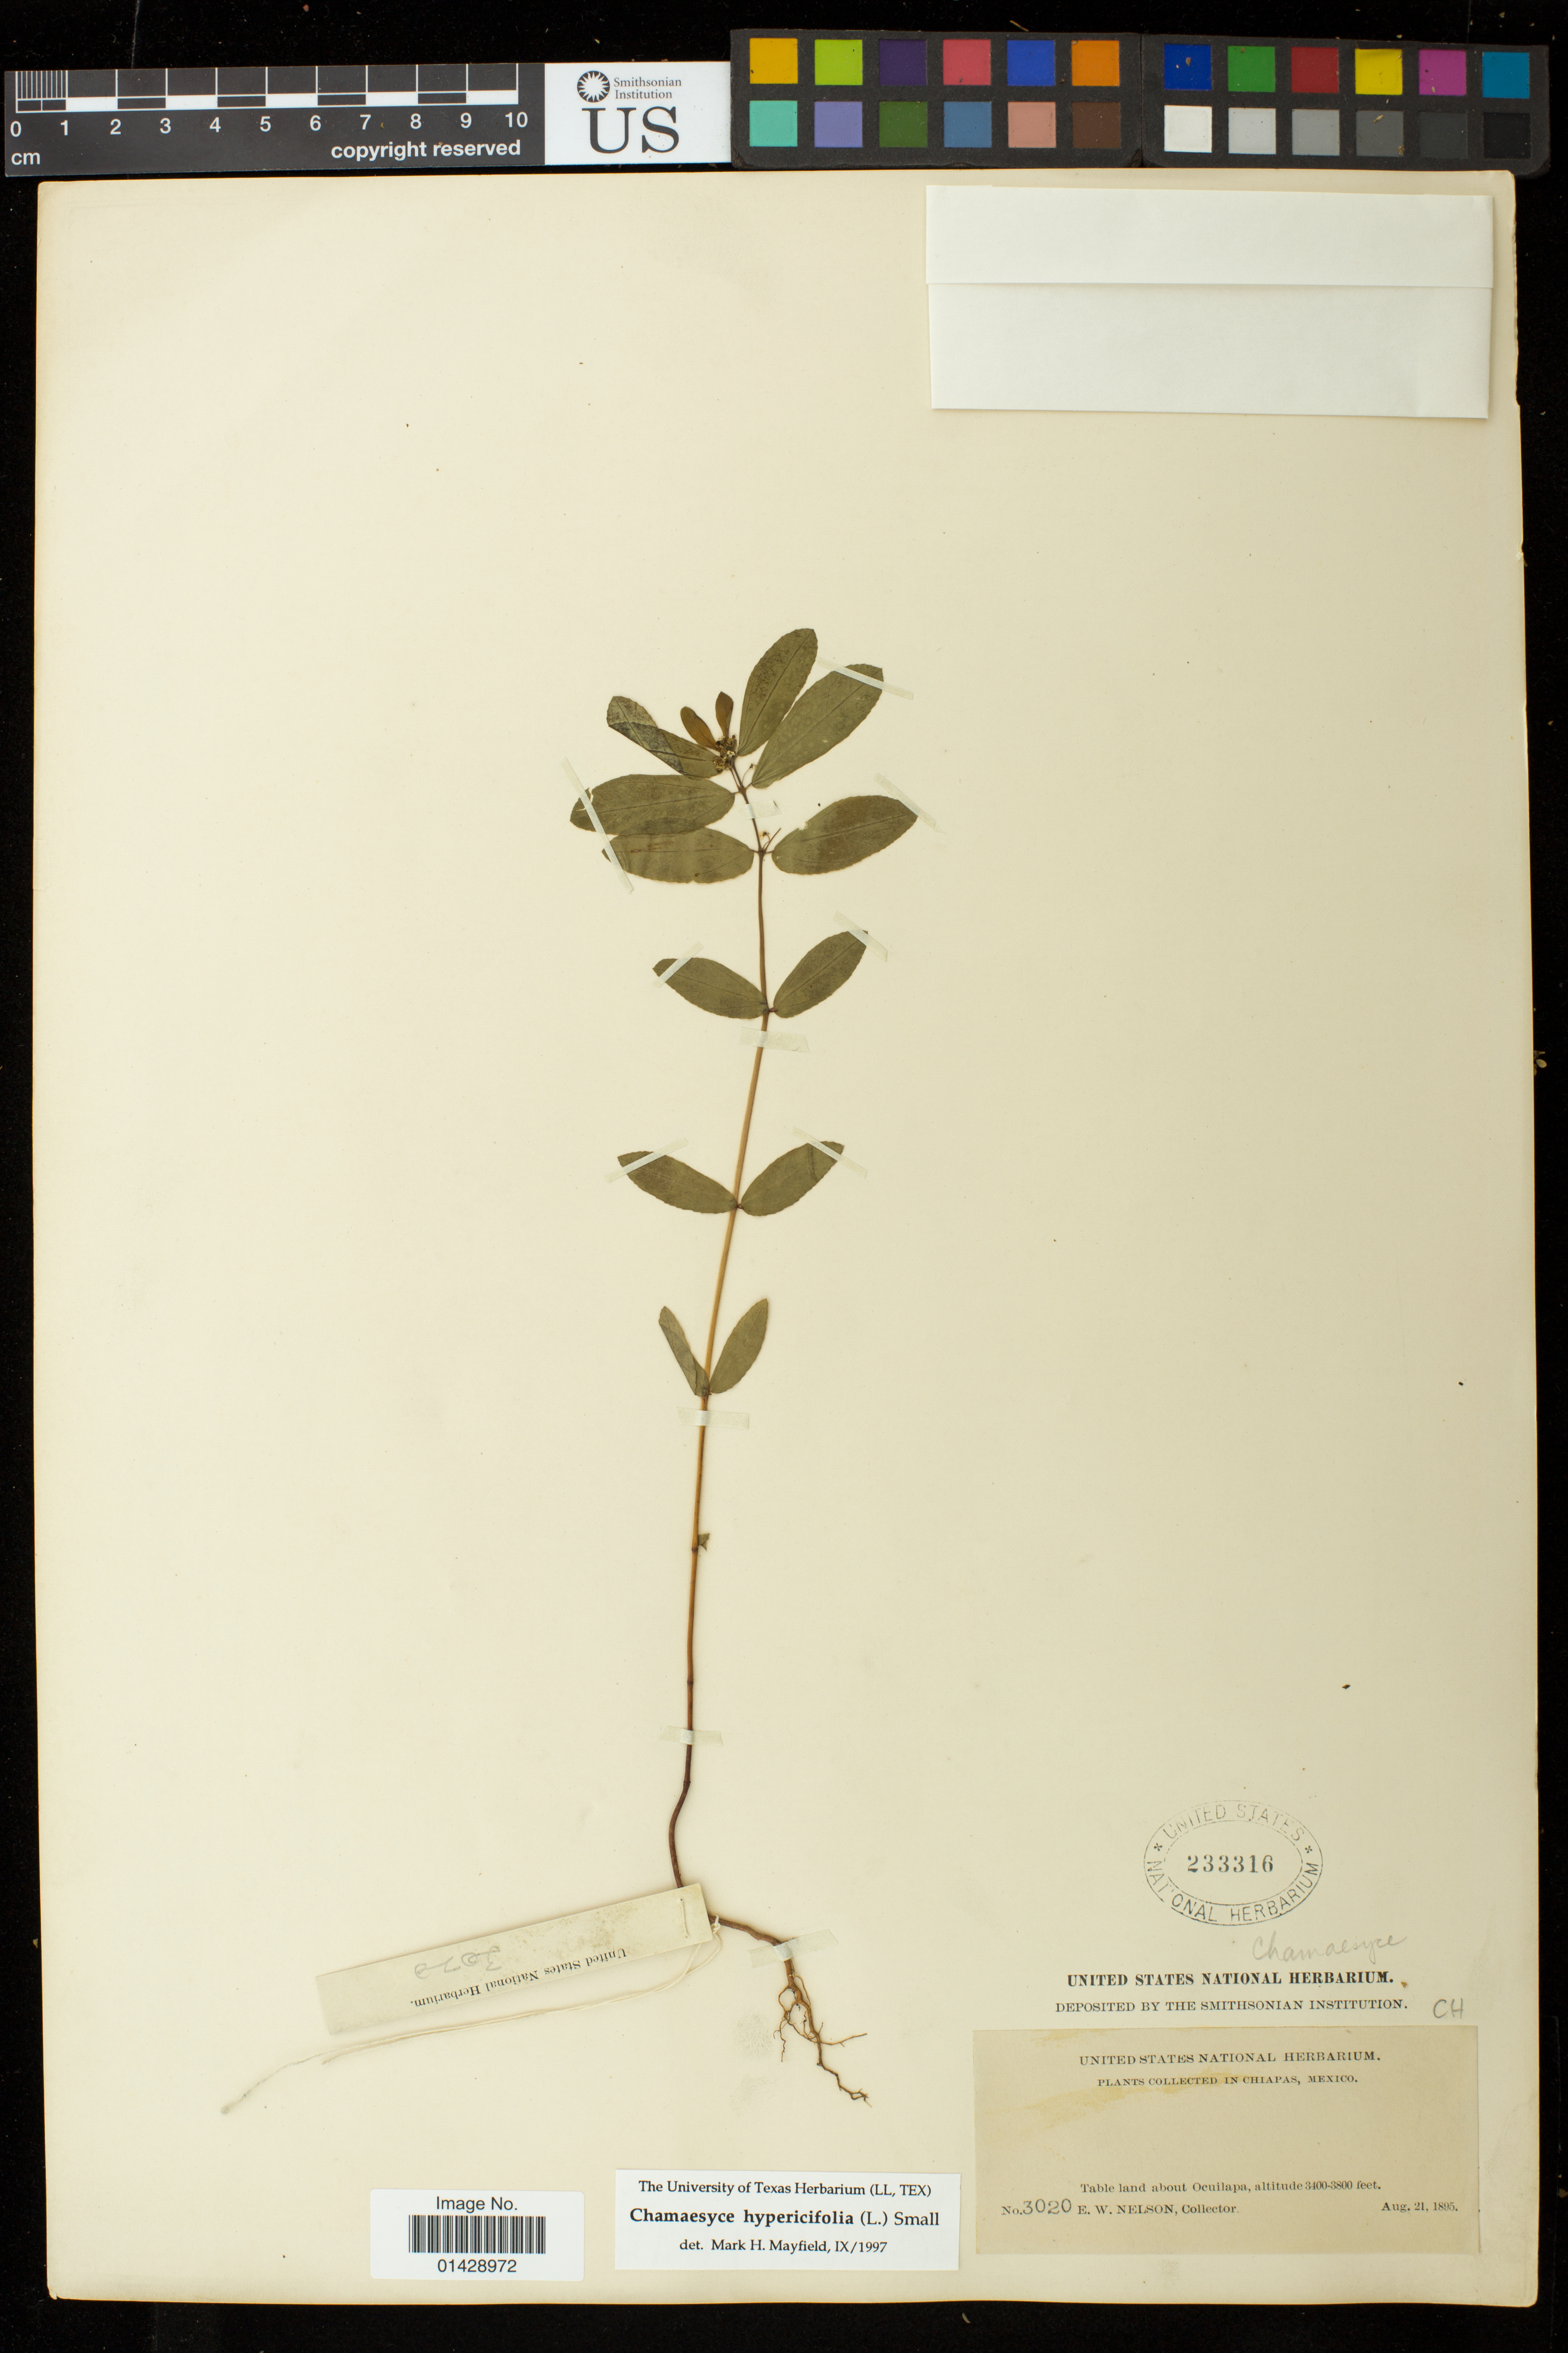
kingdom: Plantae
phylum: Tracheophyta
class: Magnoliopsida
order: Malpighiales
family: Euphorbiaceae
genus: Euphorbia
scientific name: Euphorbia hypericifolia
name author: L.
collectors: E. W. Nelson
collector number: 3020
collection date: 1895-08-21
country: Mexico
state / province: Chiapas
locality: Table land about Ocuilapa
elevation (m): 1036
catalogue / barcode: US 233316